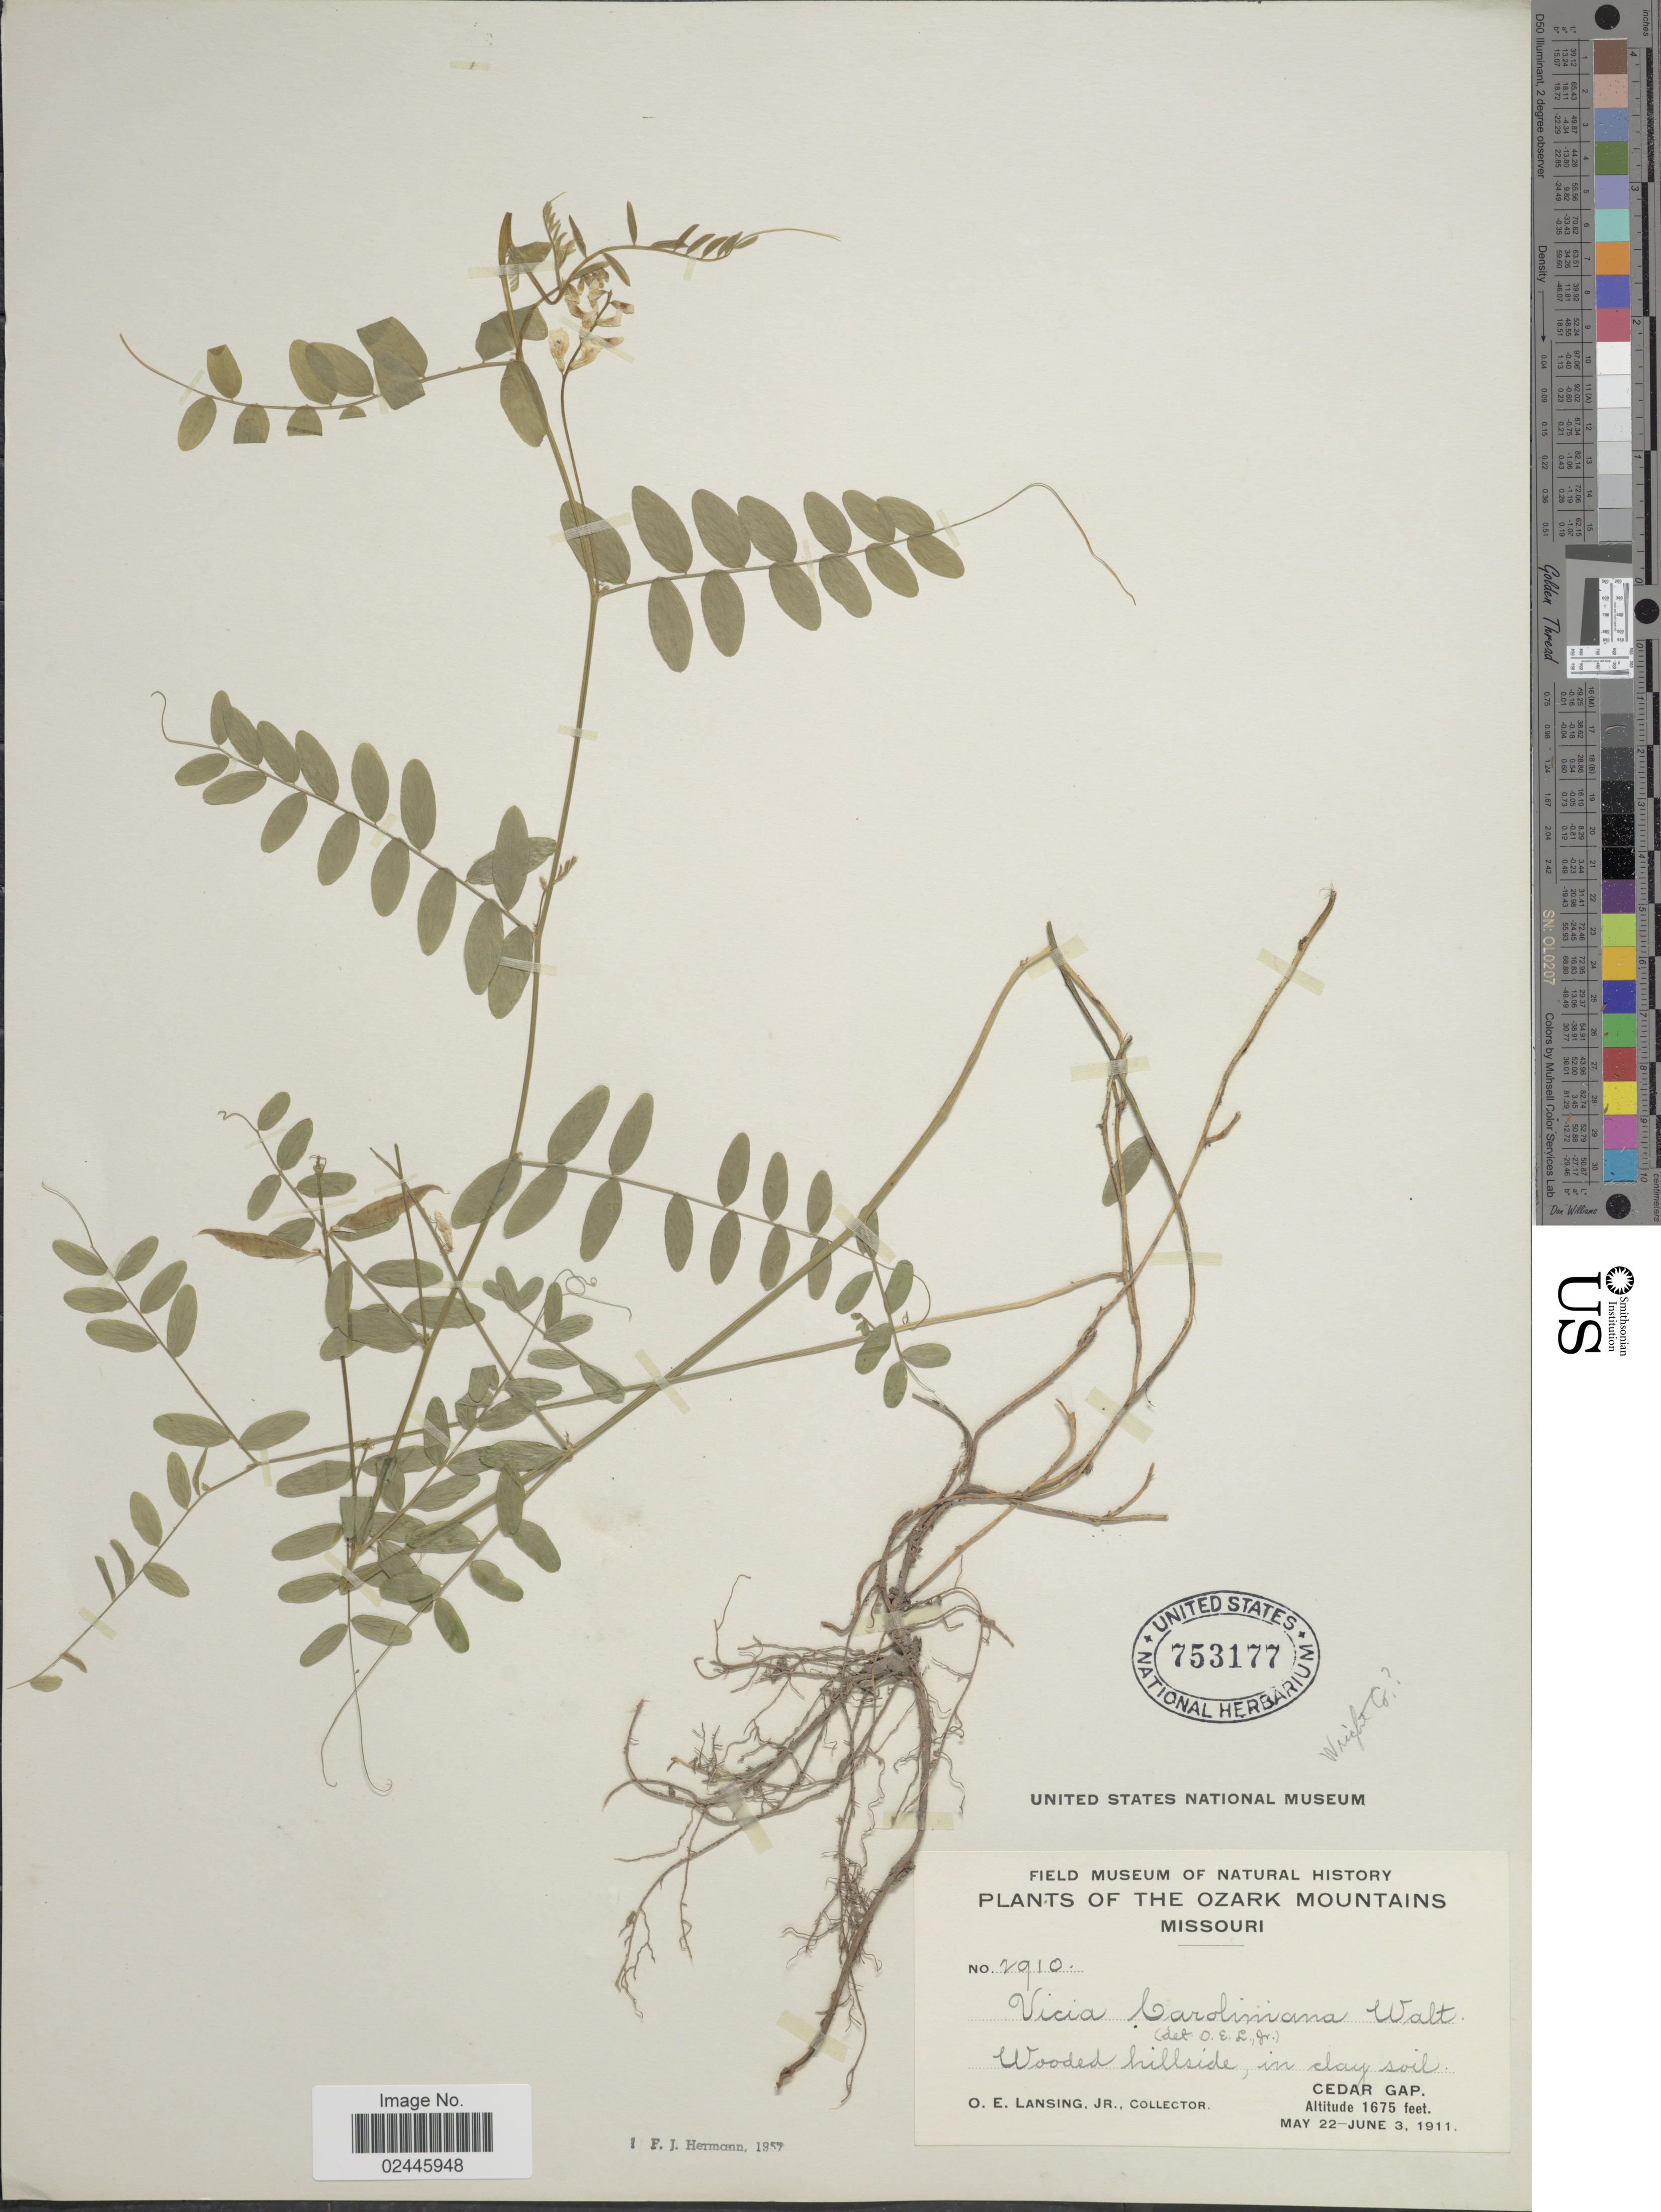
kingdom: Plantae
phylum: Tracheophyta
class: Magnoliopsida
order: Fabales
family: Fabaceae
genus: Vicia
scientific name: Vicia caroliniana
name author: Walter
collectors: O. Lansing Jr.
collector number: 2910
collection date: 1911-05-22/1911-06-03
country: United States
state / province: Missouri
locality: Ozark Mountains, wooded hillside, in clay soil, Cedar Gap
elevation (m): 511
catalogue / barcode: US 753177